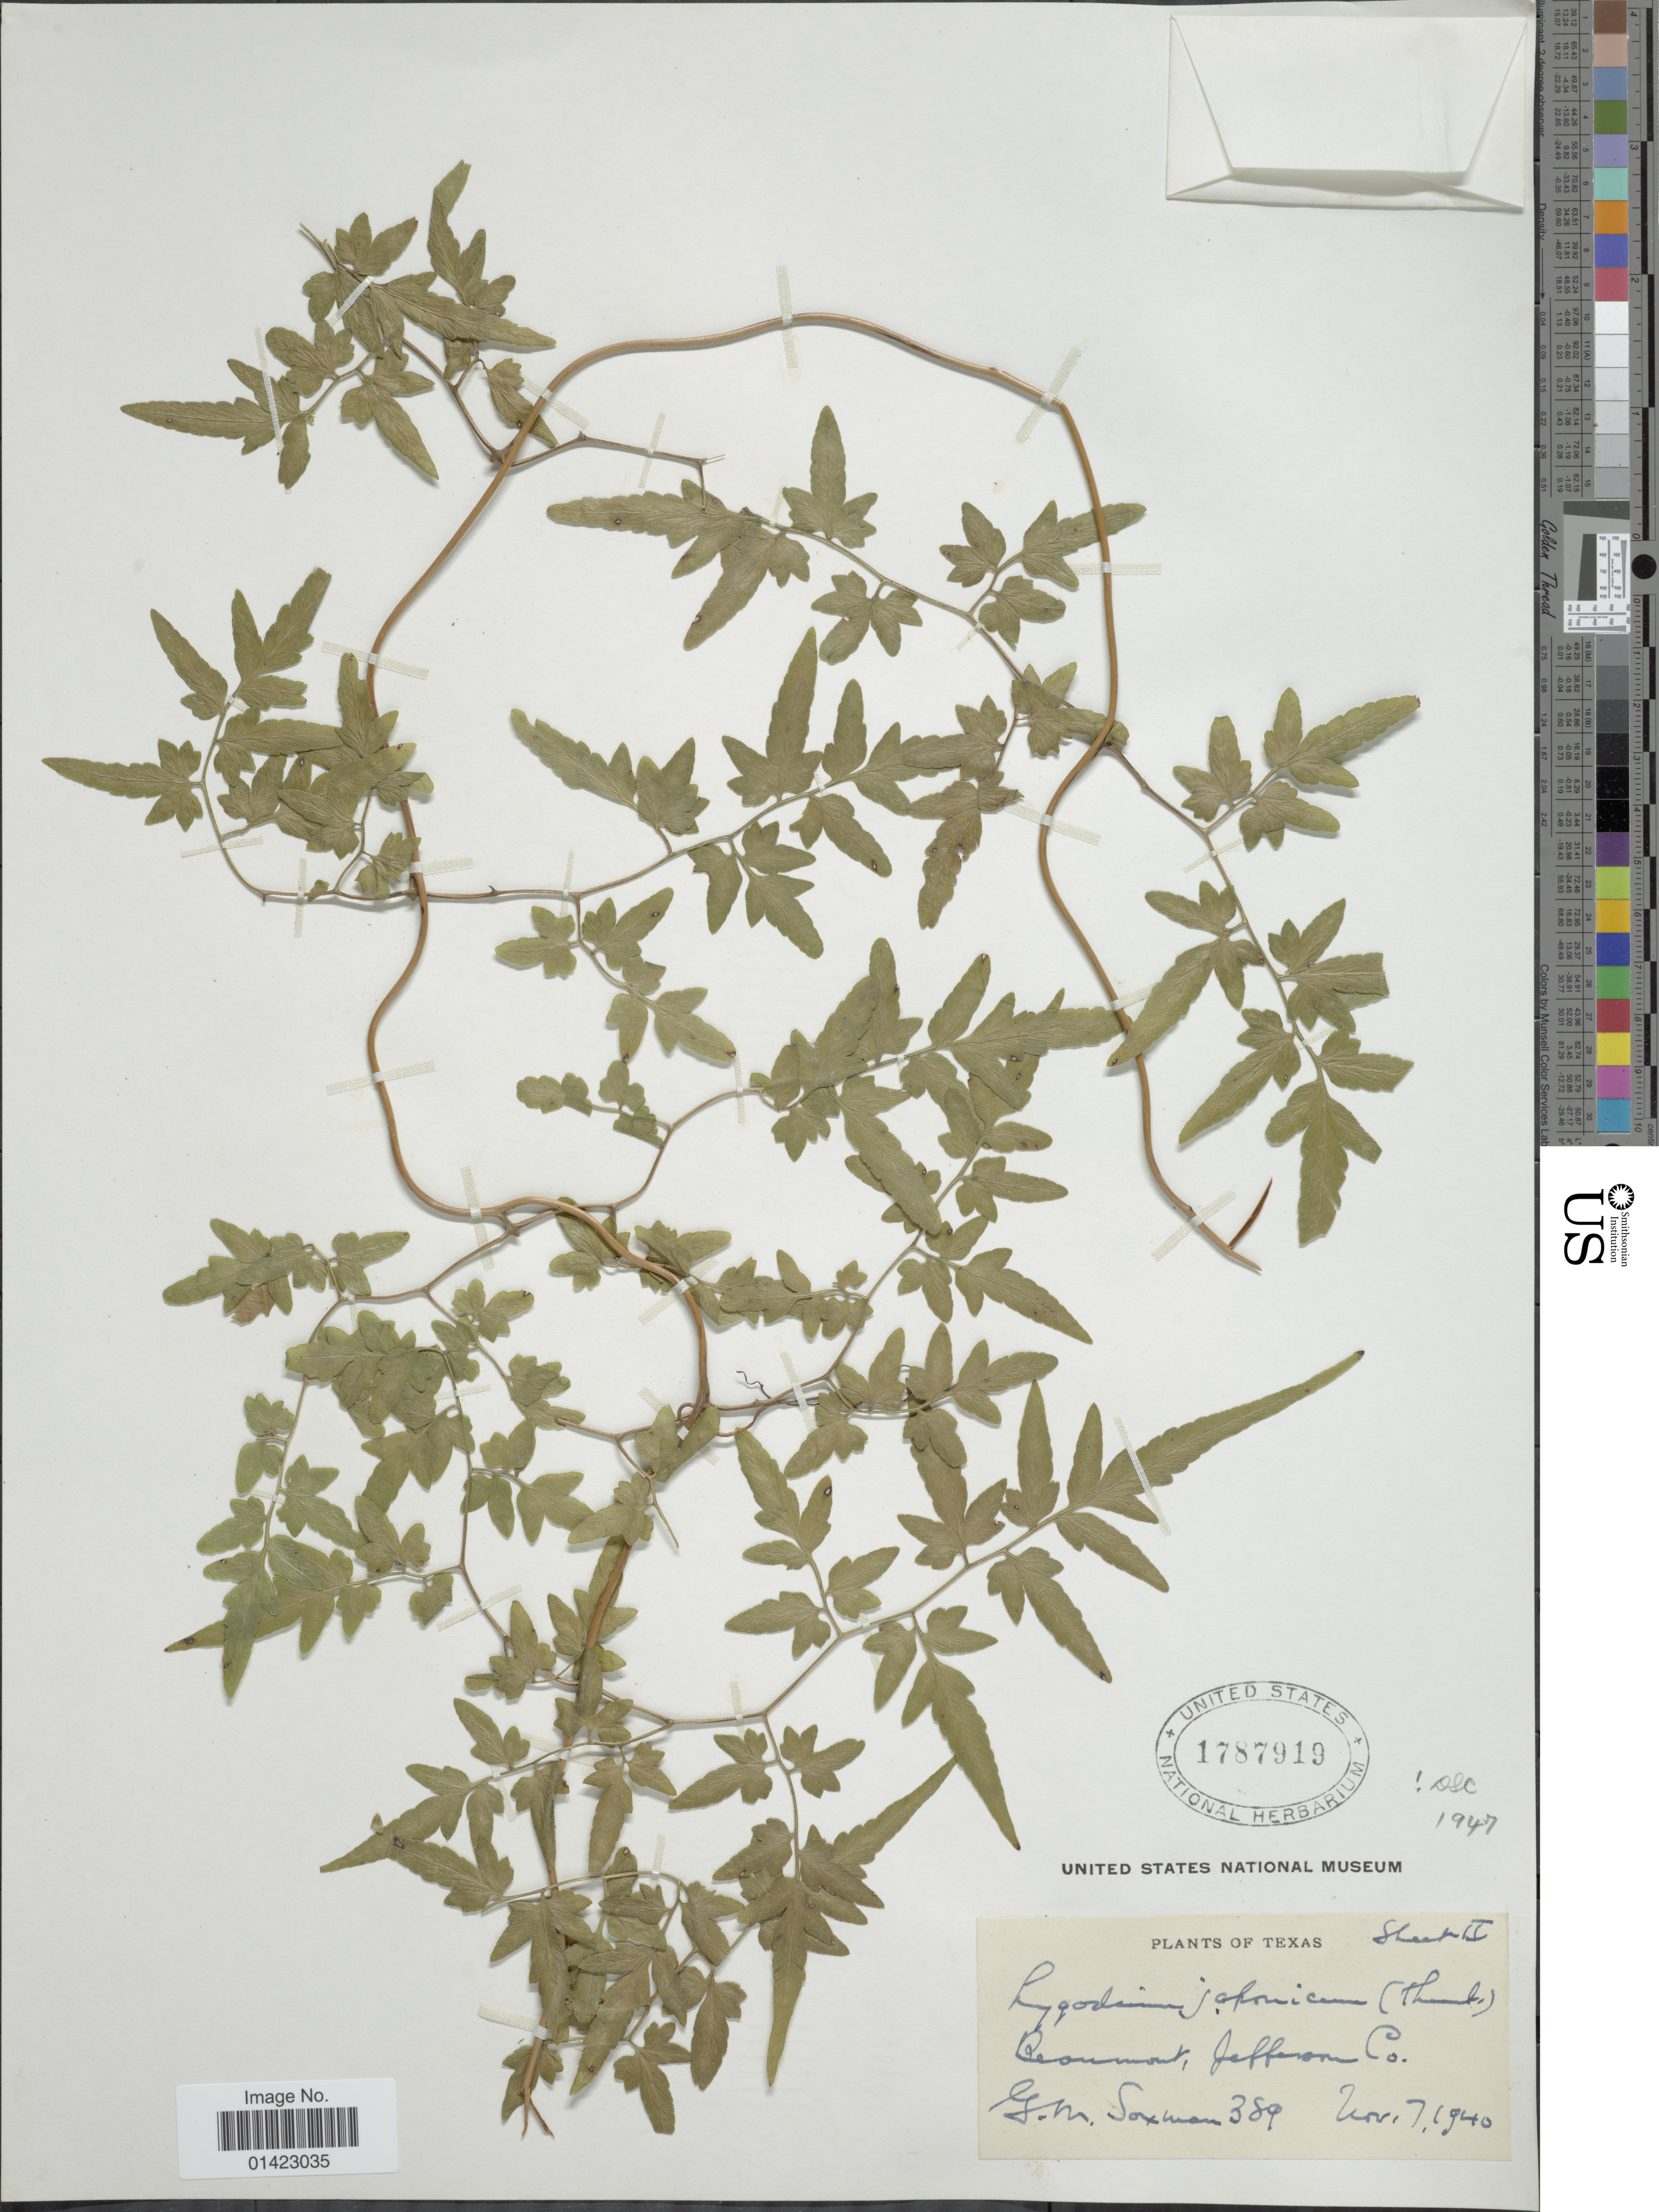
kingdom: Plantae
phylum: Tracheophyta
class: Polypodiopsida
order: Schizaeales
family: Lygodiaceae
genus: Lygodium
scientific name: Lygodium japonicum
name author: (Thunb.) Sw.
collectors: G. Soxman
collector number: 389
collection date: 1940-11-07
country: United States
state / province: Texas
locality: Beaumont, Jefferson Co, Texas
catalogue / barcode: US 1787919